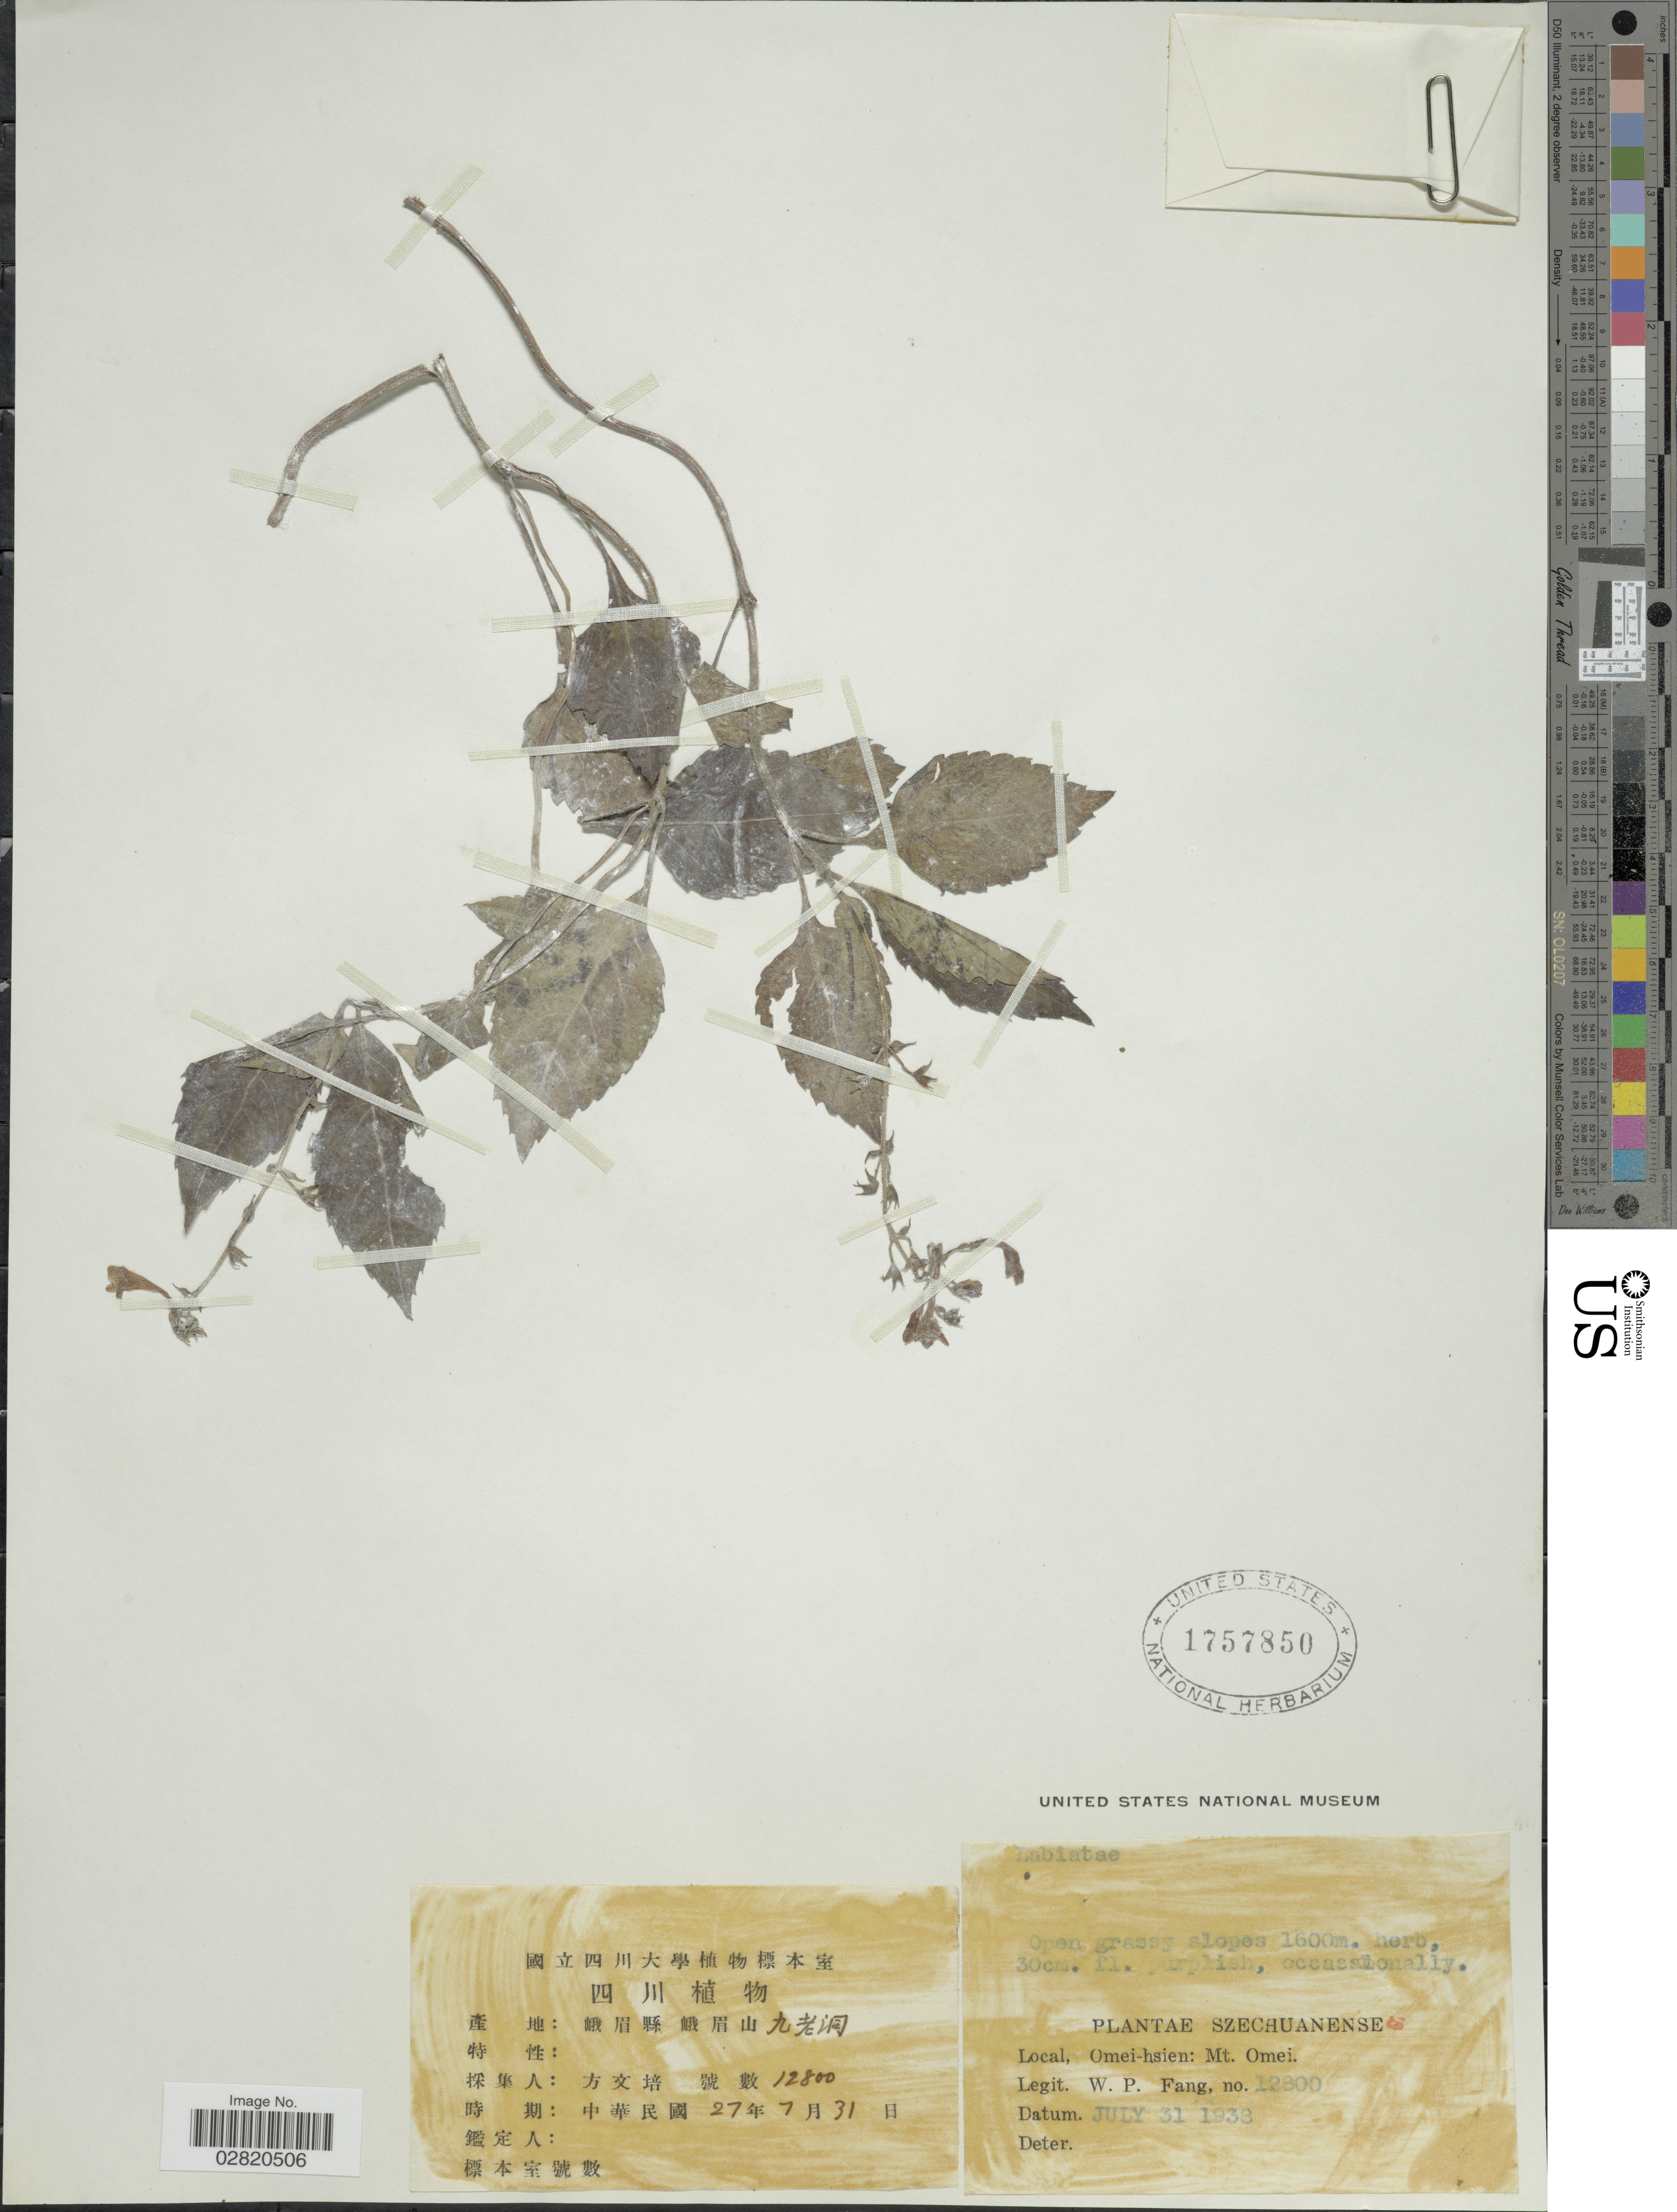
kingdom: Plantae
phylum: Tracheophyta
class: Magnoliopsida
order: Lamiales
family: Lamiaceae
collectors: W. P. Fang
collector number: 12800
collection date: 1938-07-31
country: China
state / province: Sichuan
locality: Szechuanense. Omei-hsien: Mt. Omei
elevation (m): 1600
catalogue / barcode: US 1757850